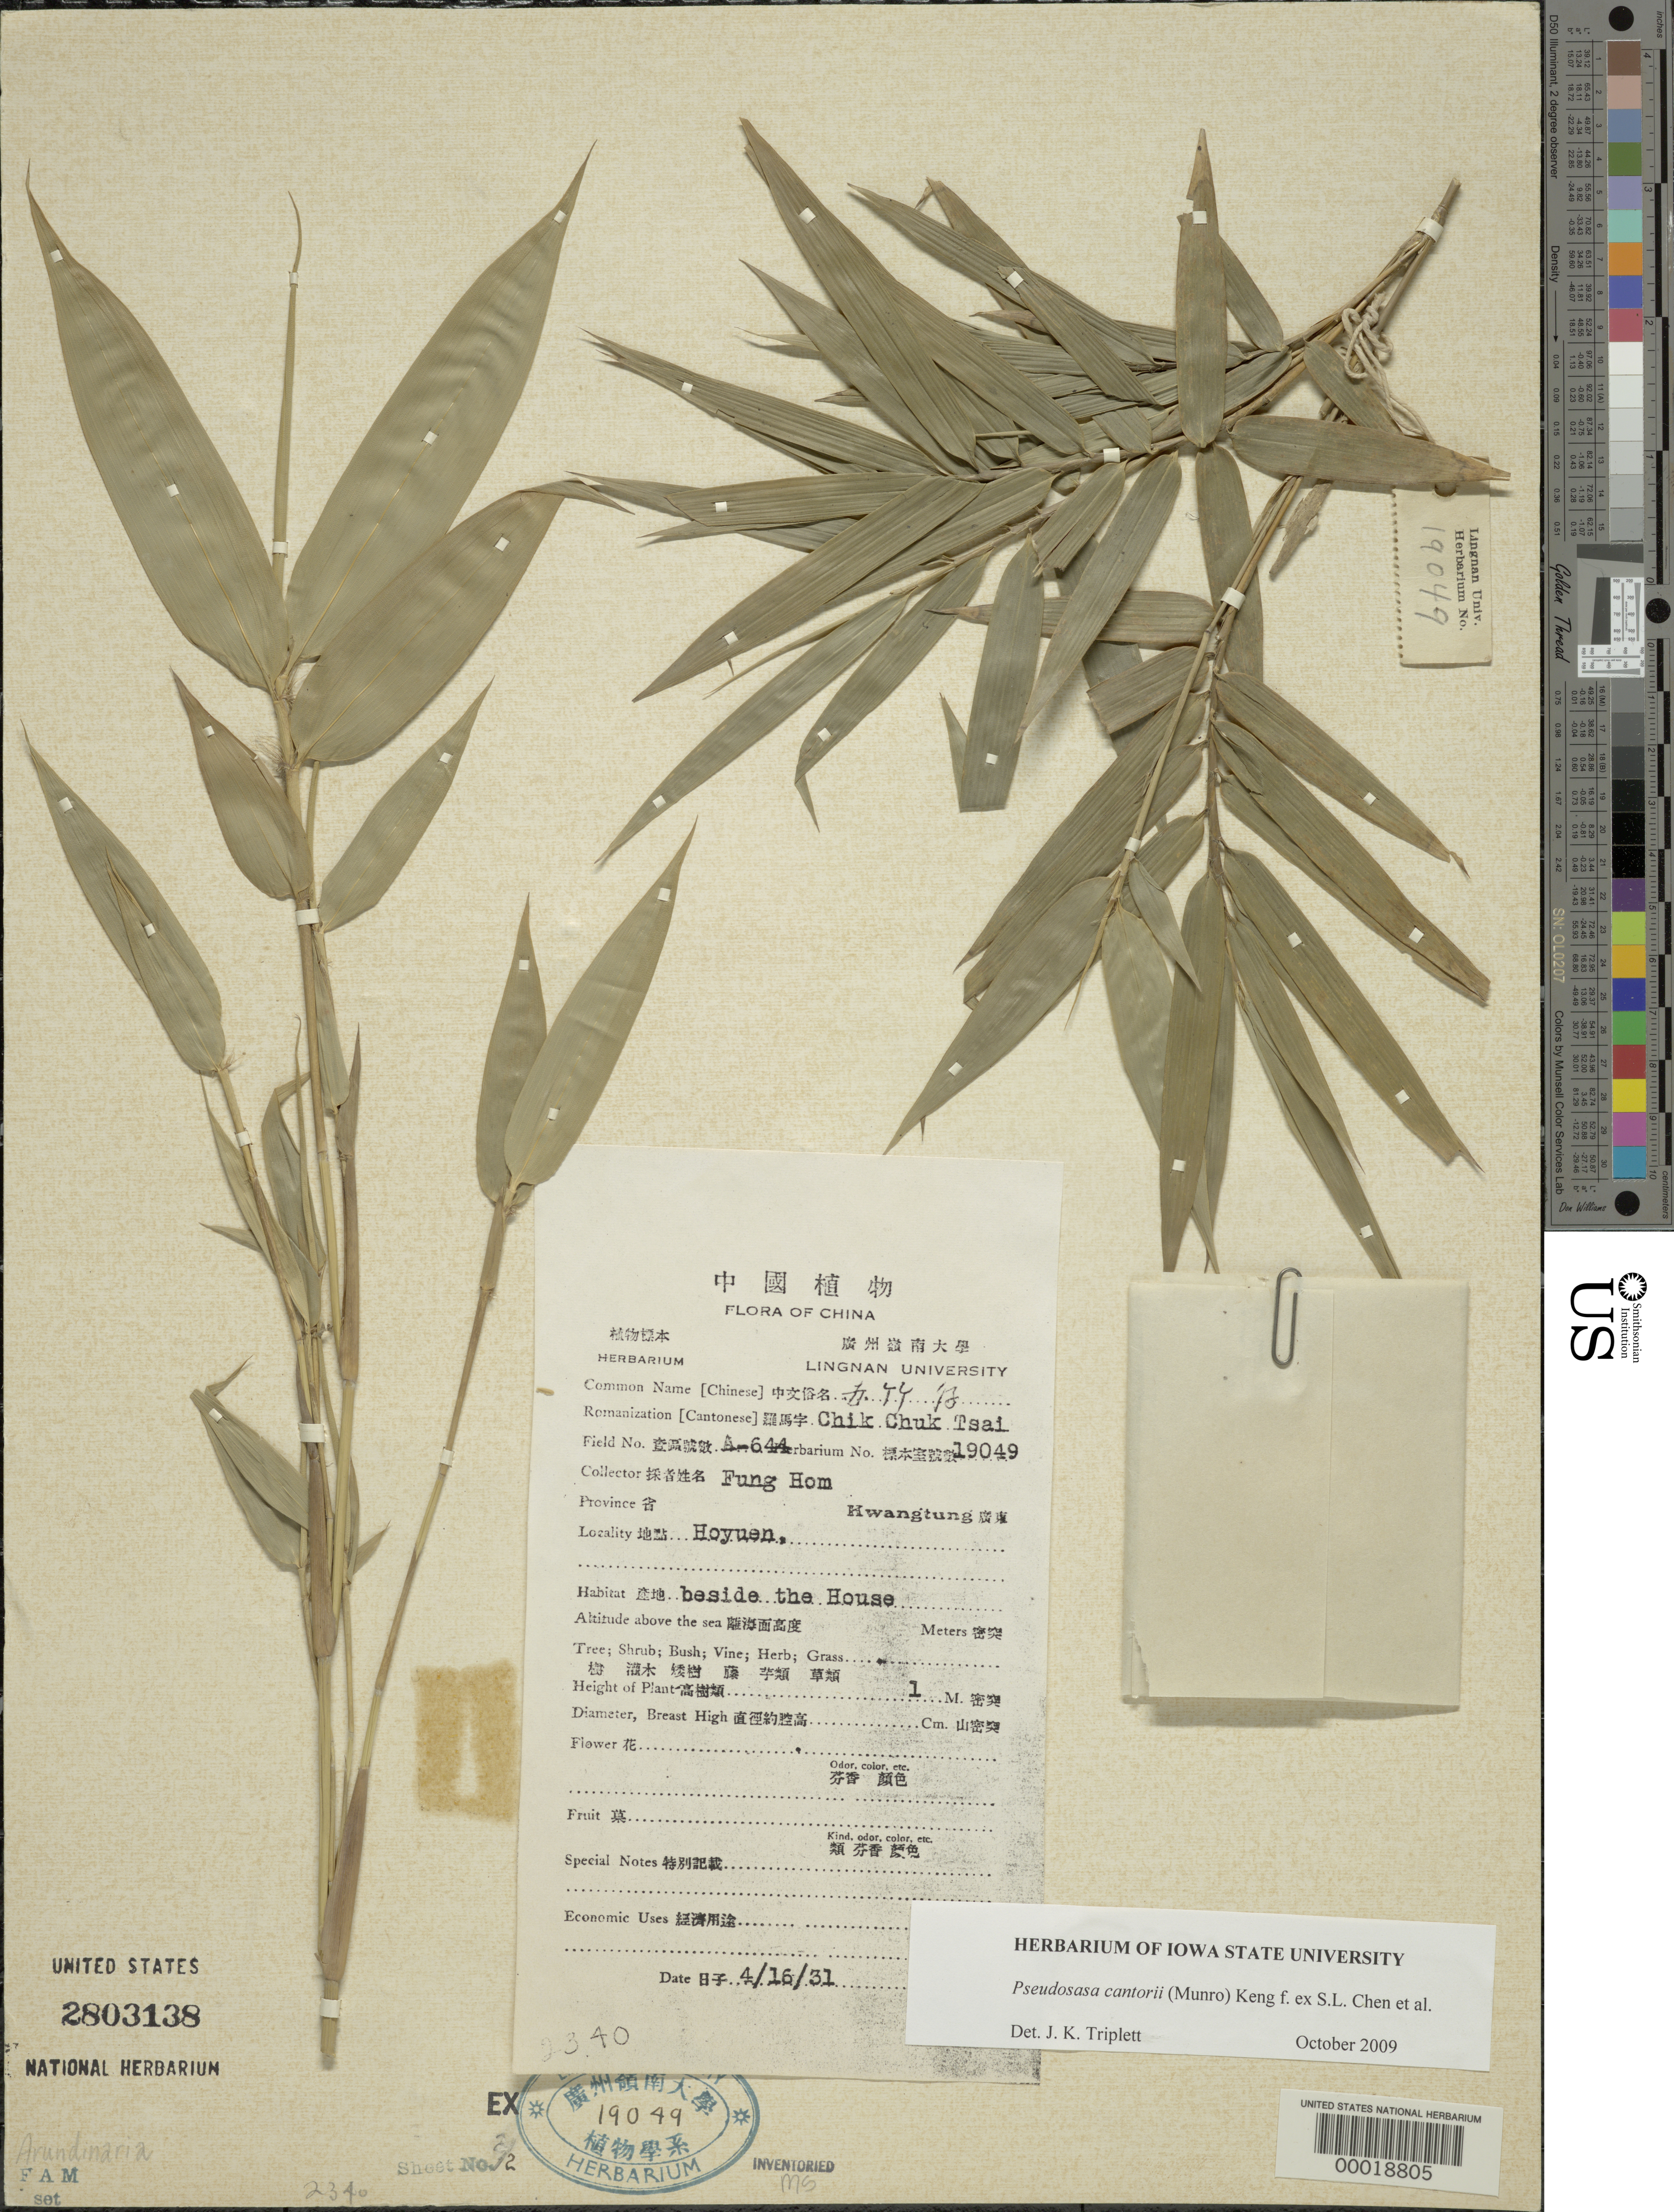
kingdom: Plantae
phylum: Tracheophyta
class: Liliopsida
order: Poales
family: Poaceae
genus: Pseudosasa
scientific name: Pseudosasa cantorii (Munro) Keng f. ex S.L. Chen et al.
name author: (Munro) Keng f. ex S.L. Chen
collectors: H. L. Fung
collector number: A-644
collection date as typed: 16 Apr 1931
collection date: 1931-04-16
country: China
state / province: Guangdong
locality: Hoyuen, beside the house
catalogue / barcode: US 2803138